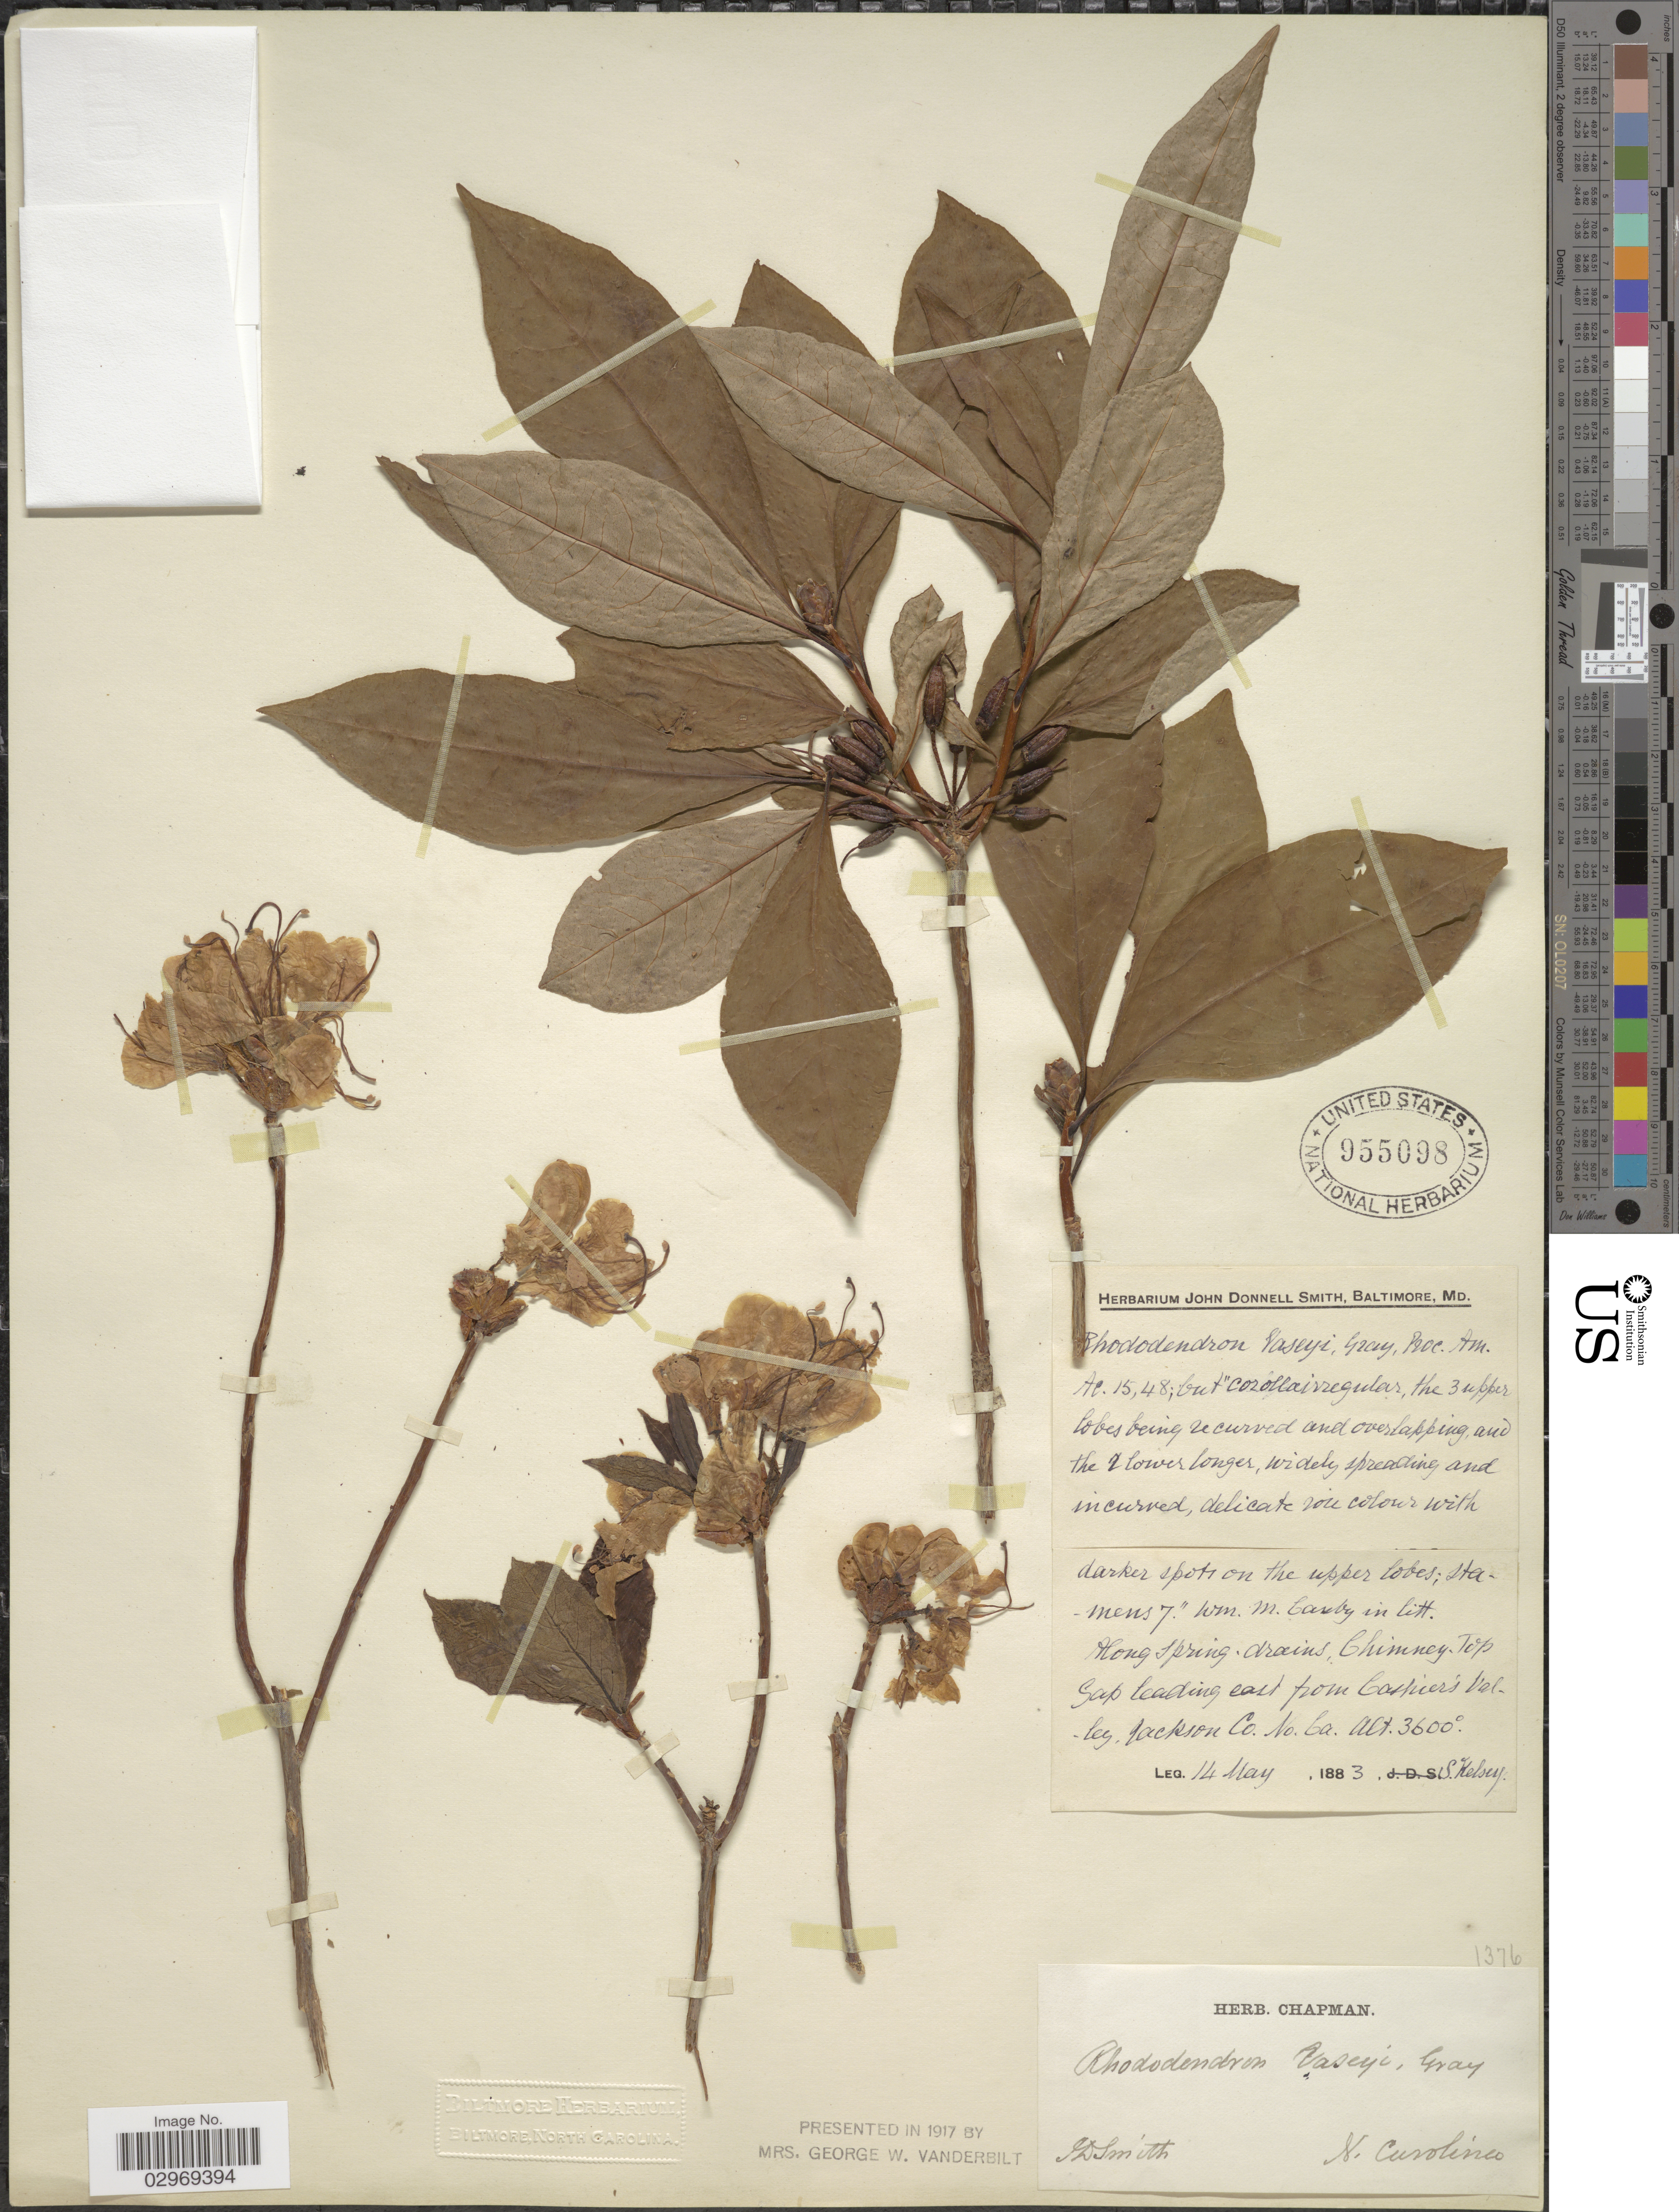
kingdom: Plantae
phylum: Tracheophyta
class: Magnoliopsida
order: Ericales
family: Ericaceae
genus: Rhododendron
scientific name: Rhododendron vaseyi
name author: A. Gray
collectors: S. Kelsey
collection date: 1883-05-14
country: United States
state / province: North Carolina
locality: Chimney Top Gap leading east from Cashier's Valley, Jackson Co.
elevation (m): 1097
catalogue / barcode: US 955098